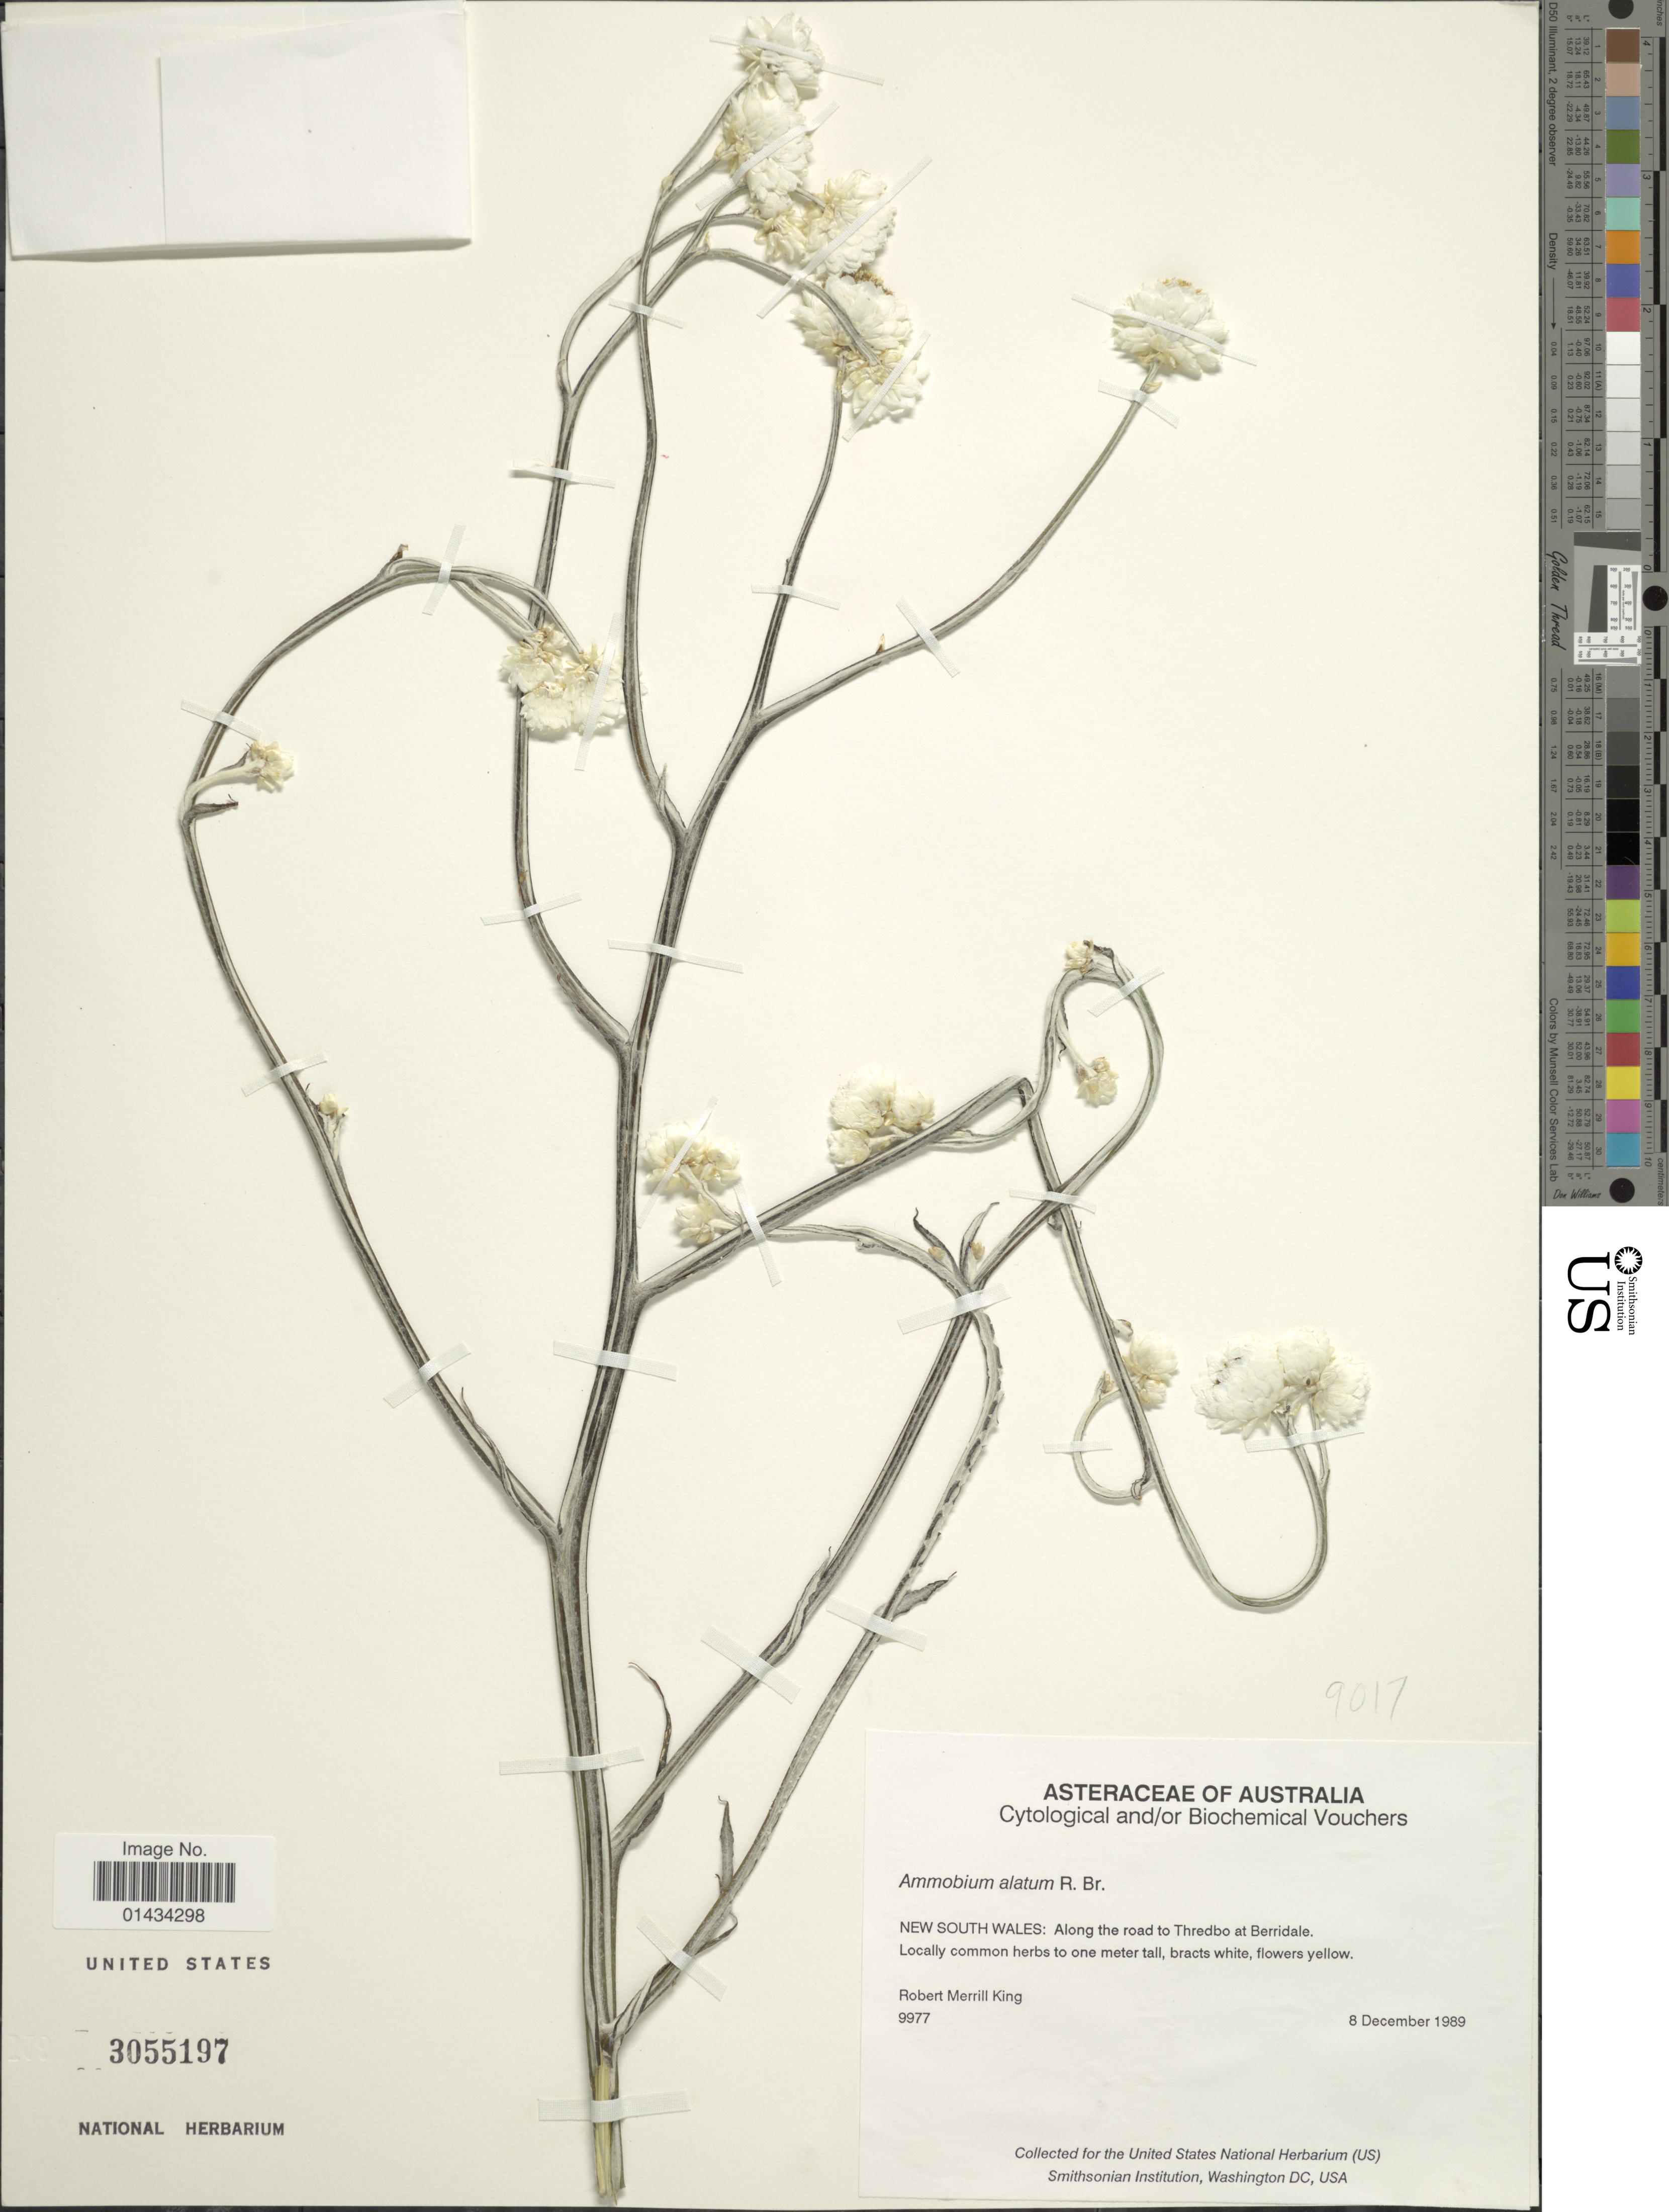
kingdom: Plantae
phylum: Tracheophyta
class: Magnoliopsida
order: Asterales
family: Asteraceae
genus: Ammobium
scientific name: Ammobium alatum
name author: R. Br.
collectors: R. M. King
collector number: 9977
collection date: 1989-12-08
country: Australia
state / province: New South Wales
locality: Along the road to Thredbo at Berridale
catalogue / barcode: US 3055197